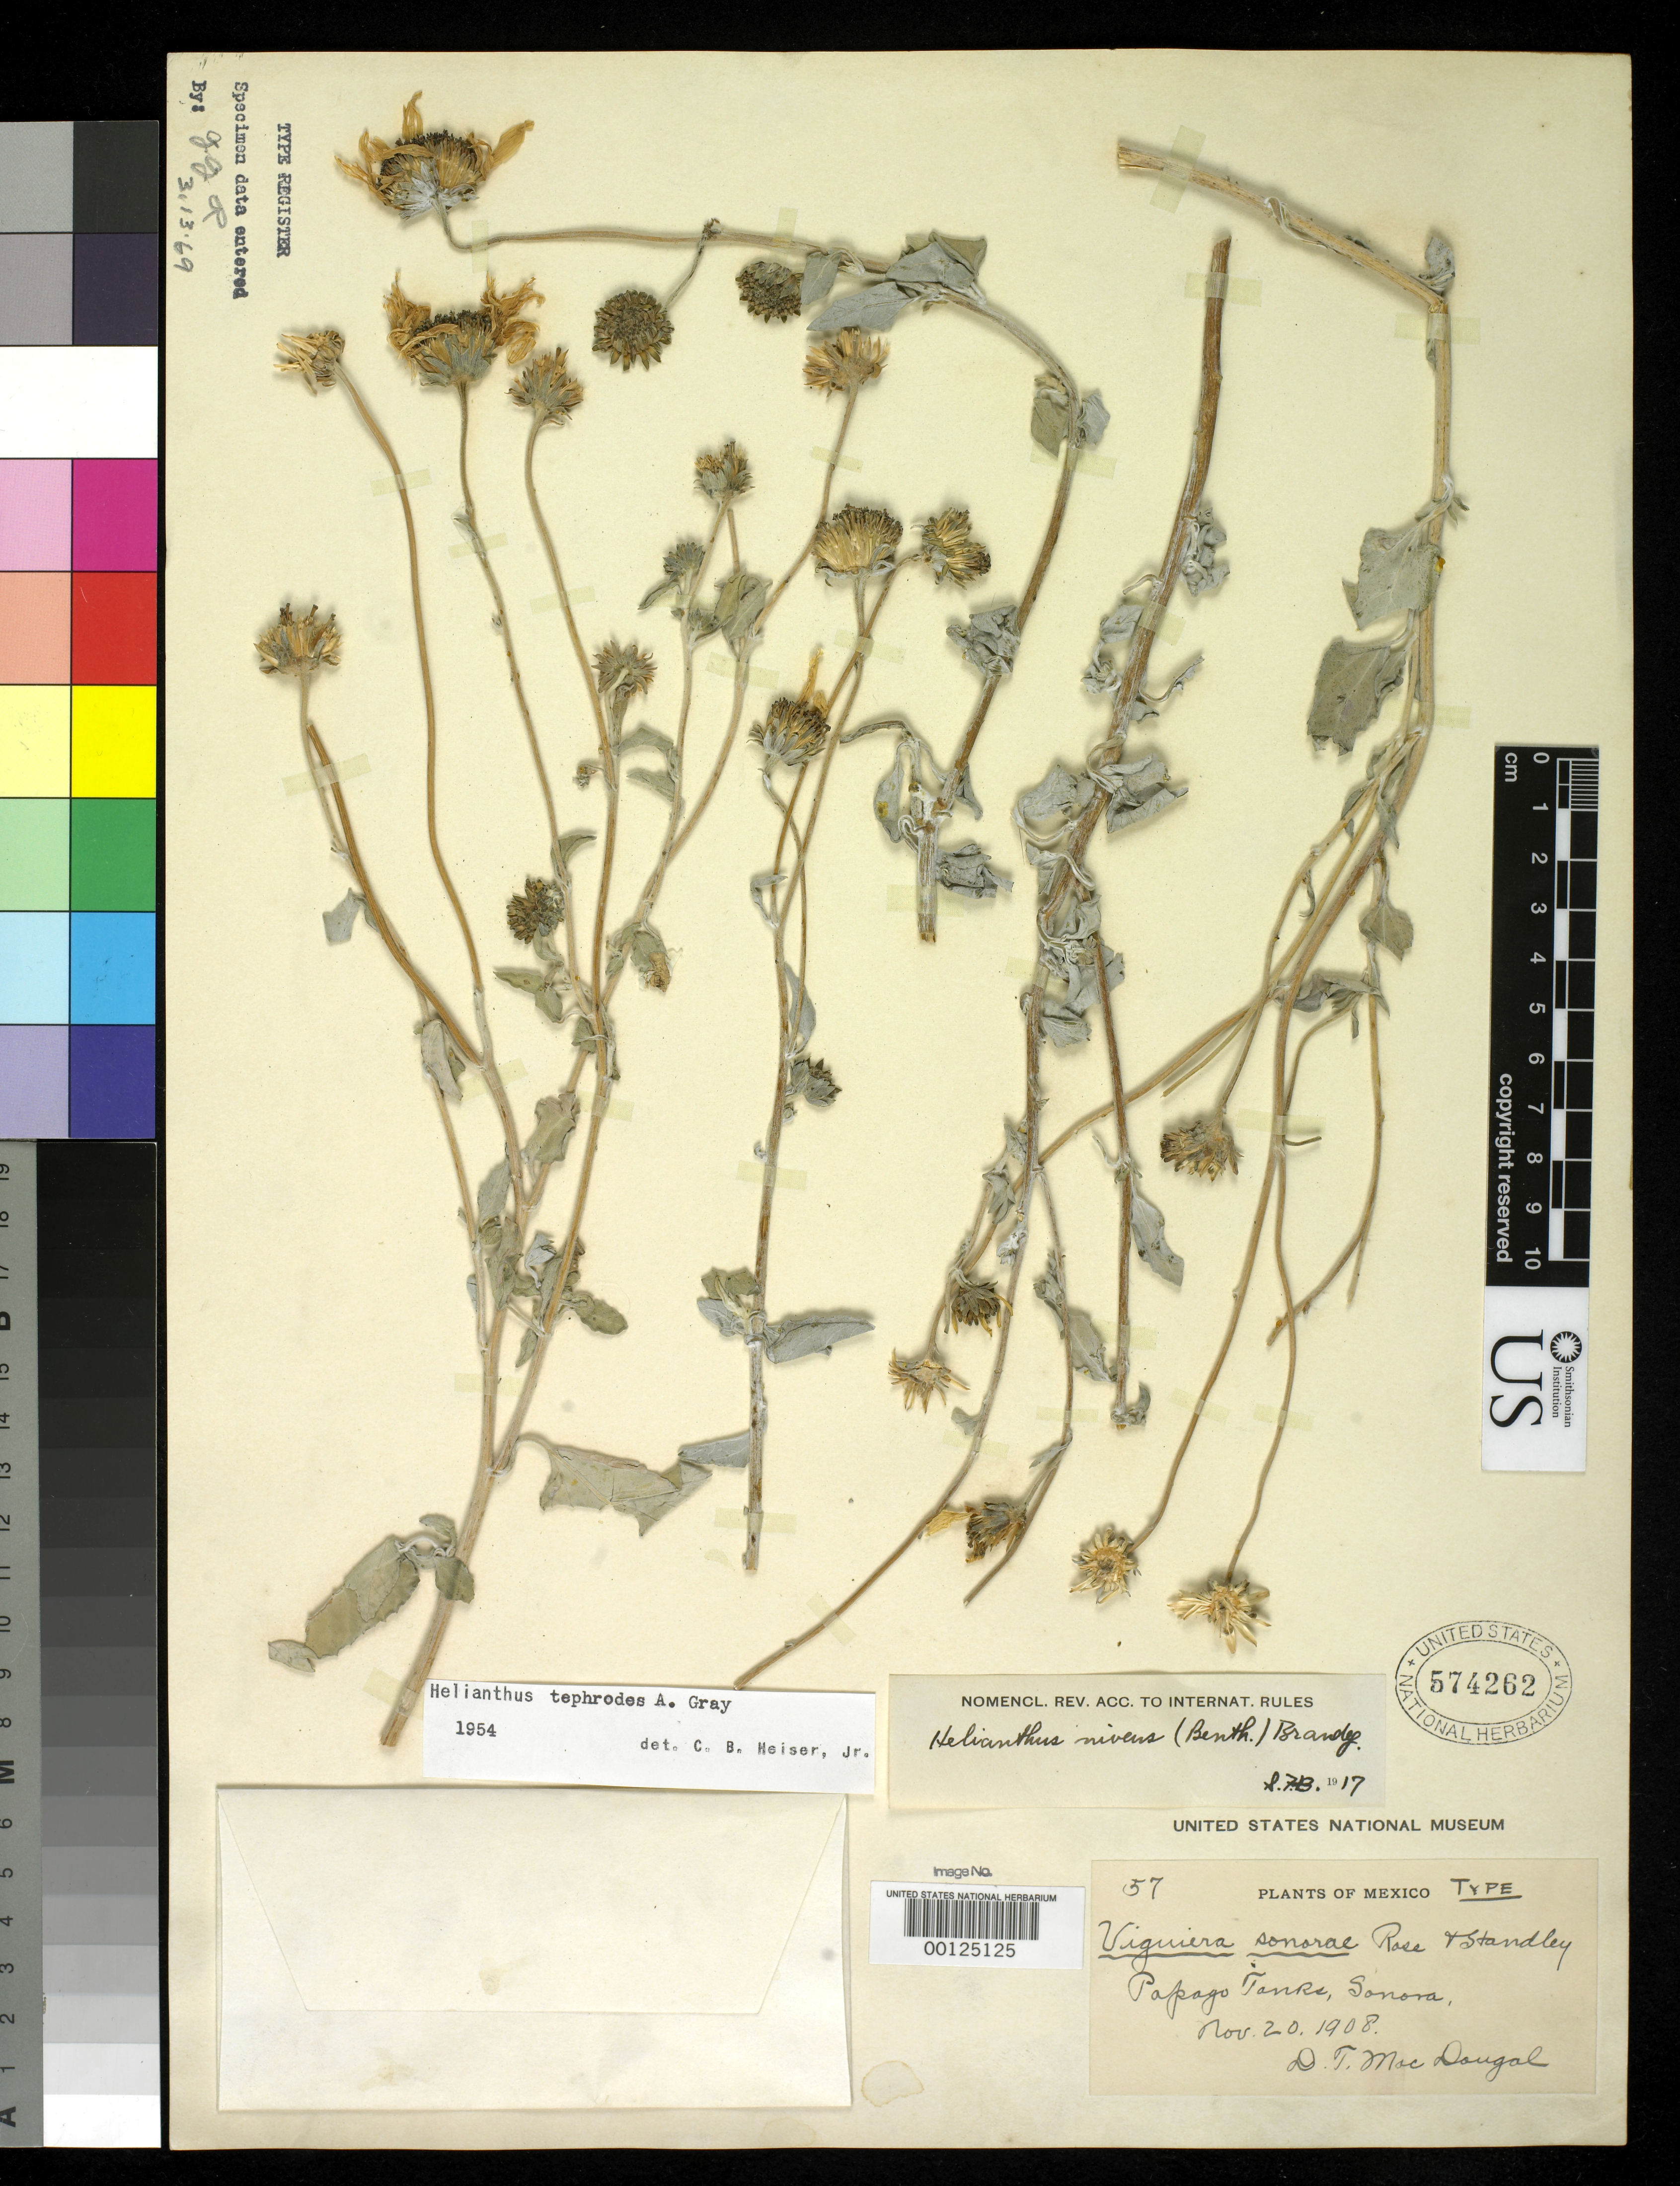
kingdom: Plantae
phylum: Tracheophyta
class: Magnoliopsida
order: Asterales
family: Asteraceae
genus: Viguiera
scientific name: Viguiera sonorae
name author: Rose & Standl.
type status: Holotype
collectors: D. T. MacDougal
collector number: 57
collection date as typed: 20 Nov 1908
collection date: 1908-11-20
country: Mexico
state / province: Sonora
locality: Papago Tanks.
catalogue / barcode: US 574262